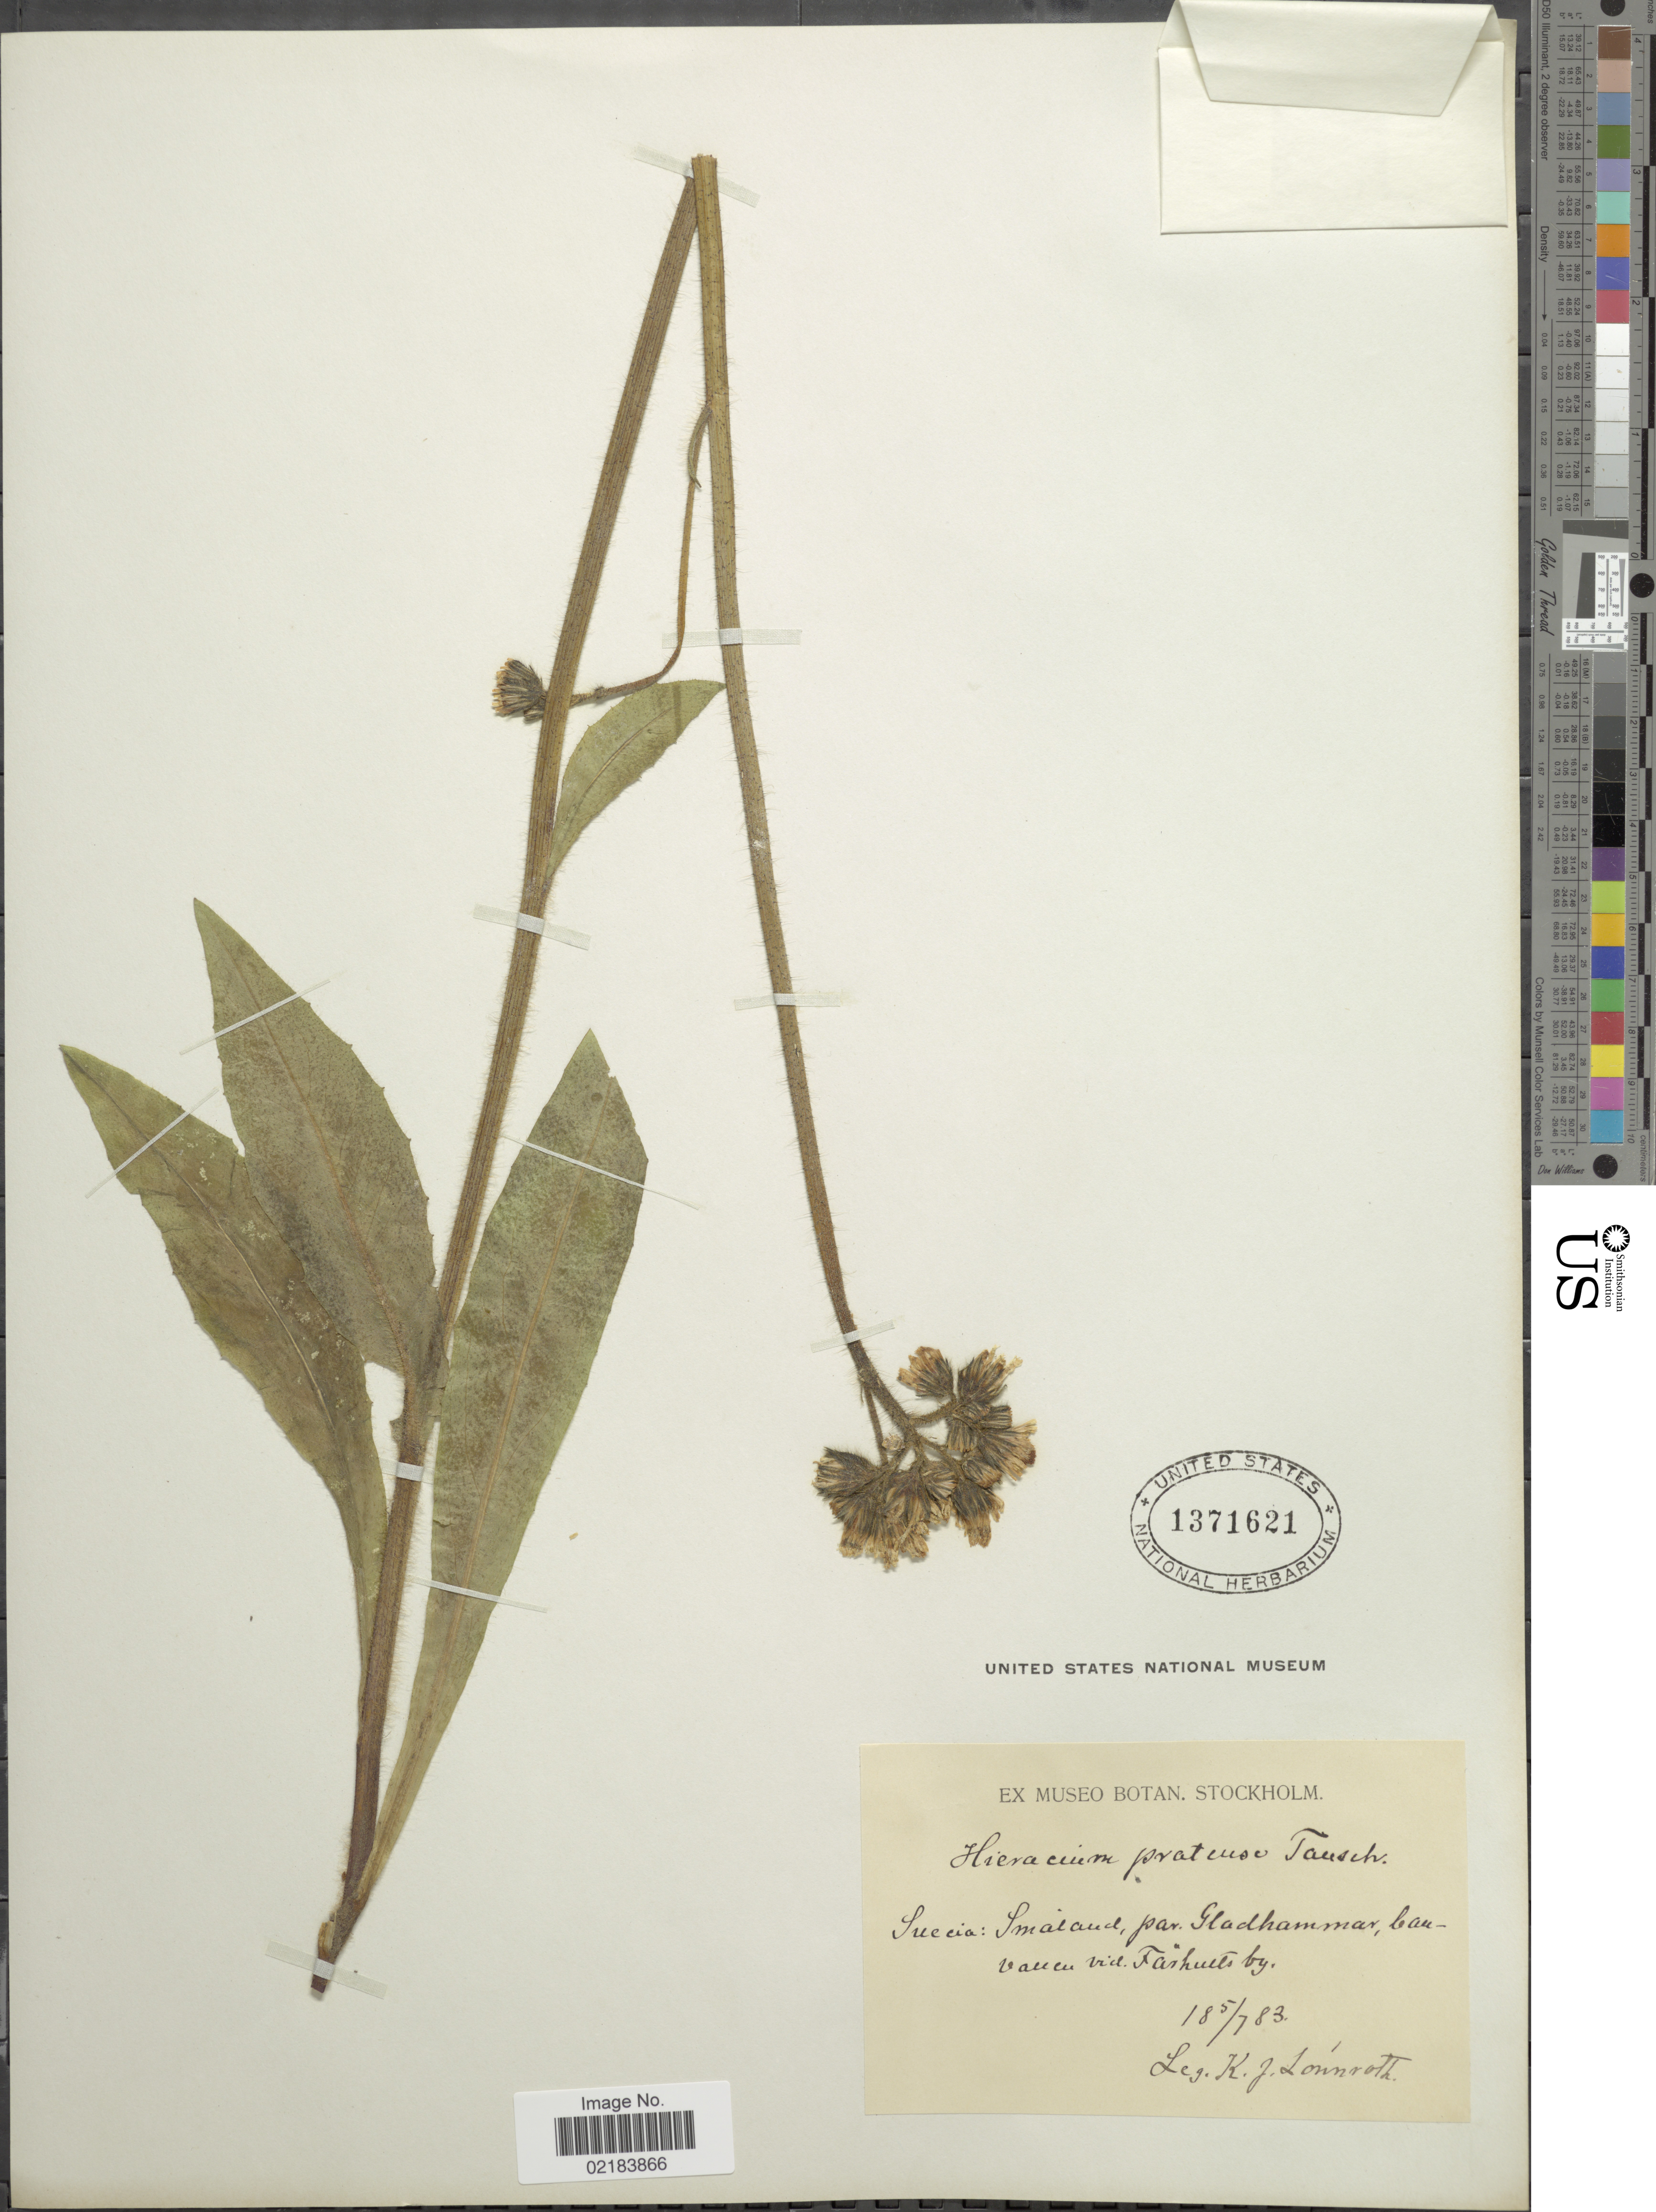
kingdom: Plantae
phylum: Tracheophyta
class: Magnoliopsida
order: Asterales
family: Asteraceae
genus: Pilosella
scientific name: Pilosella caespitosa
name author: (Dumort.) P. D. Sell & C. West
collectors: K. Lonnroth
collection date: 1883-07-05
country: Sweden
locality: Smaland, par. Gladhammar, cauvallee vid. Farhults by.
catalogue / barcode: US 1371621